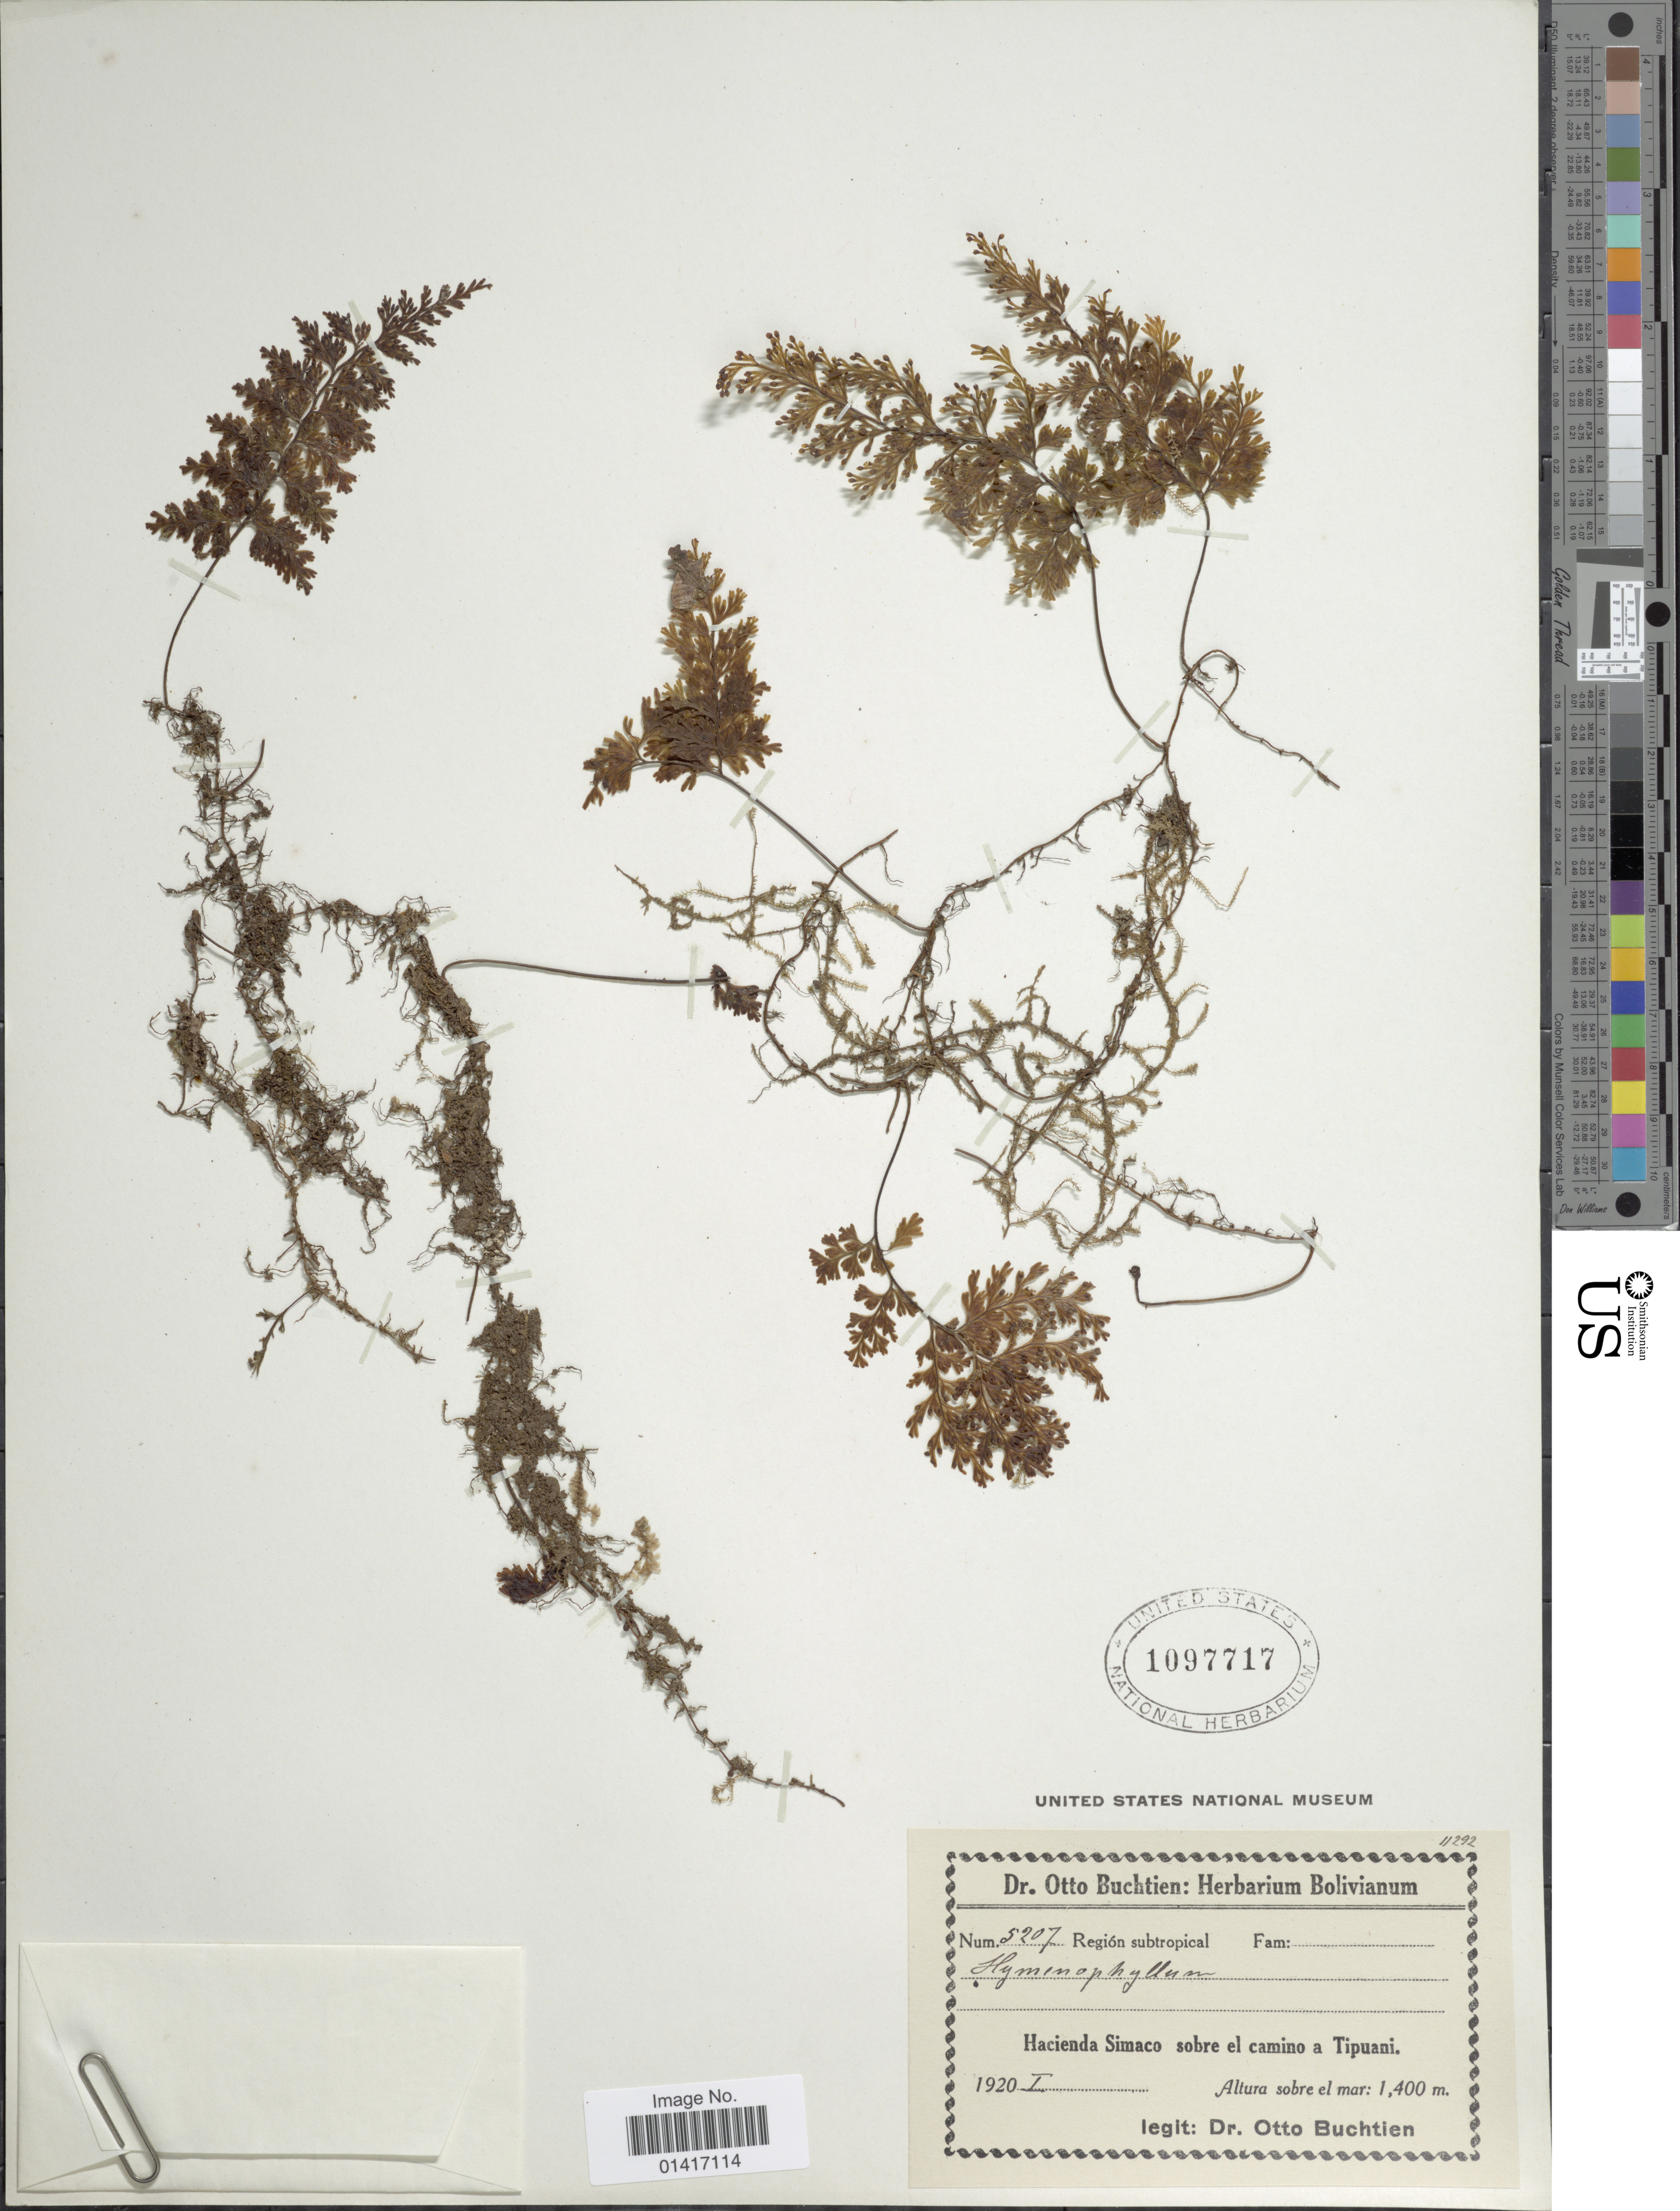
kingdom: Plantae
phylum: Tracheophyta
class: Polypodiopsida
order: Hymenophyllales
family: Hymenophyllaceae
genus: Hymenophyllum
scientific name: Hymenophyllum trichomanoides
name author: Bosch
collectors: O. Buchtien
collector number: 5207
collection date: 1920-01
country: Bolivia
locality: Hacienda Simaco sobre el camino a Tipuani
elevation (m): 1400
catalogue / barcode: US 1097717